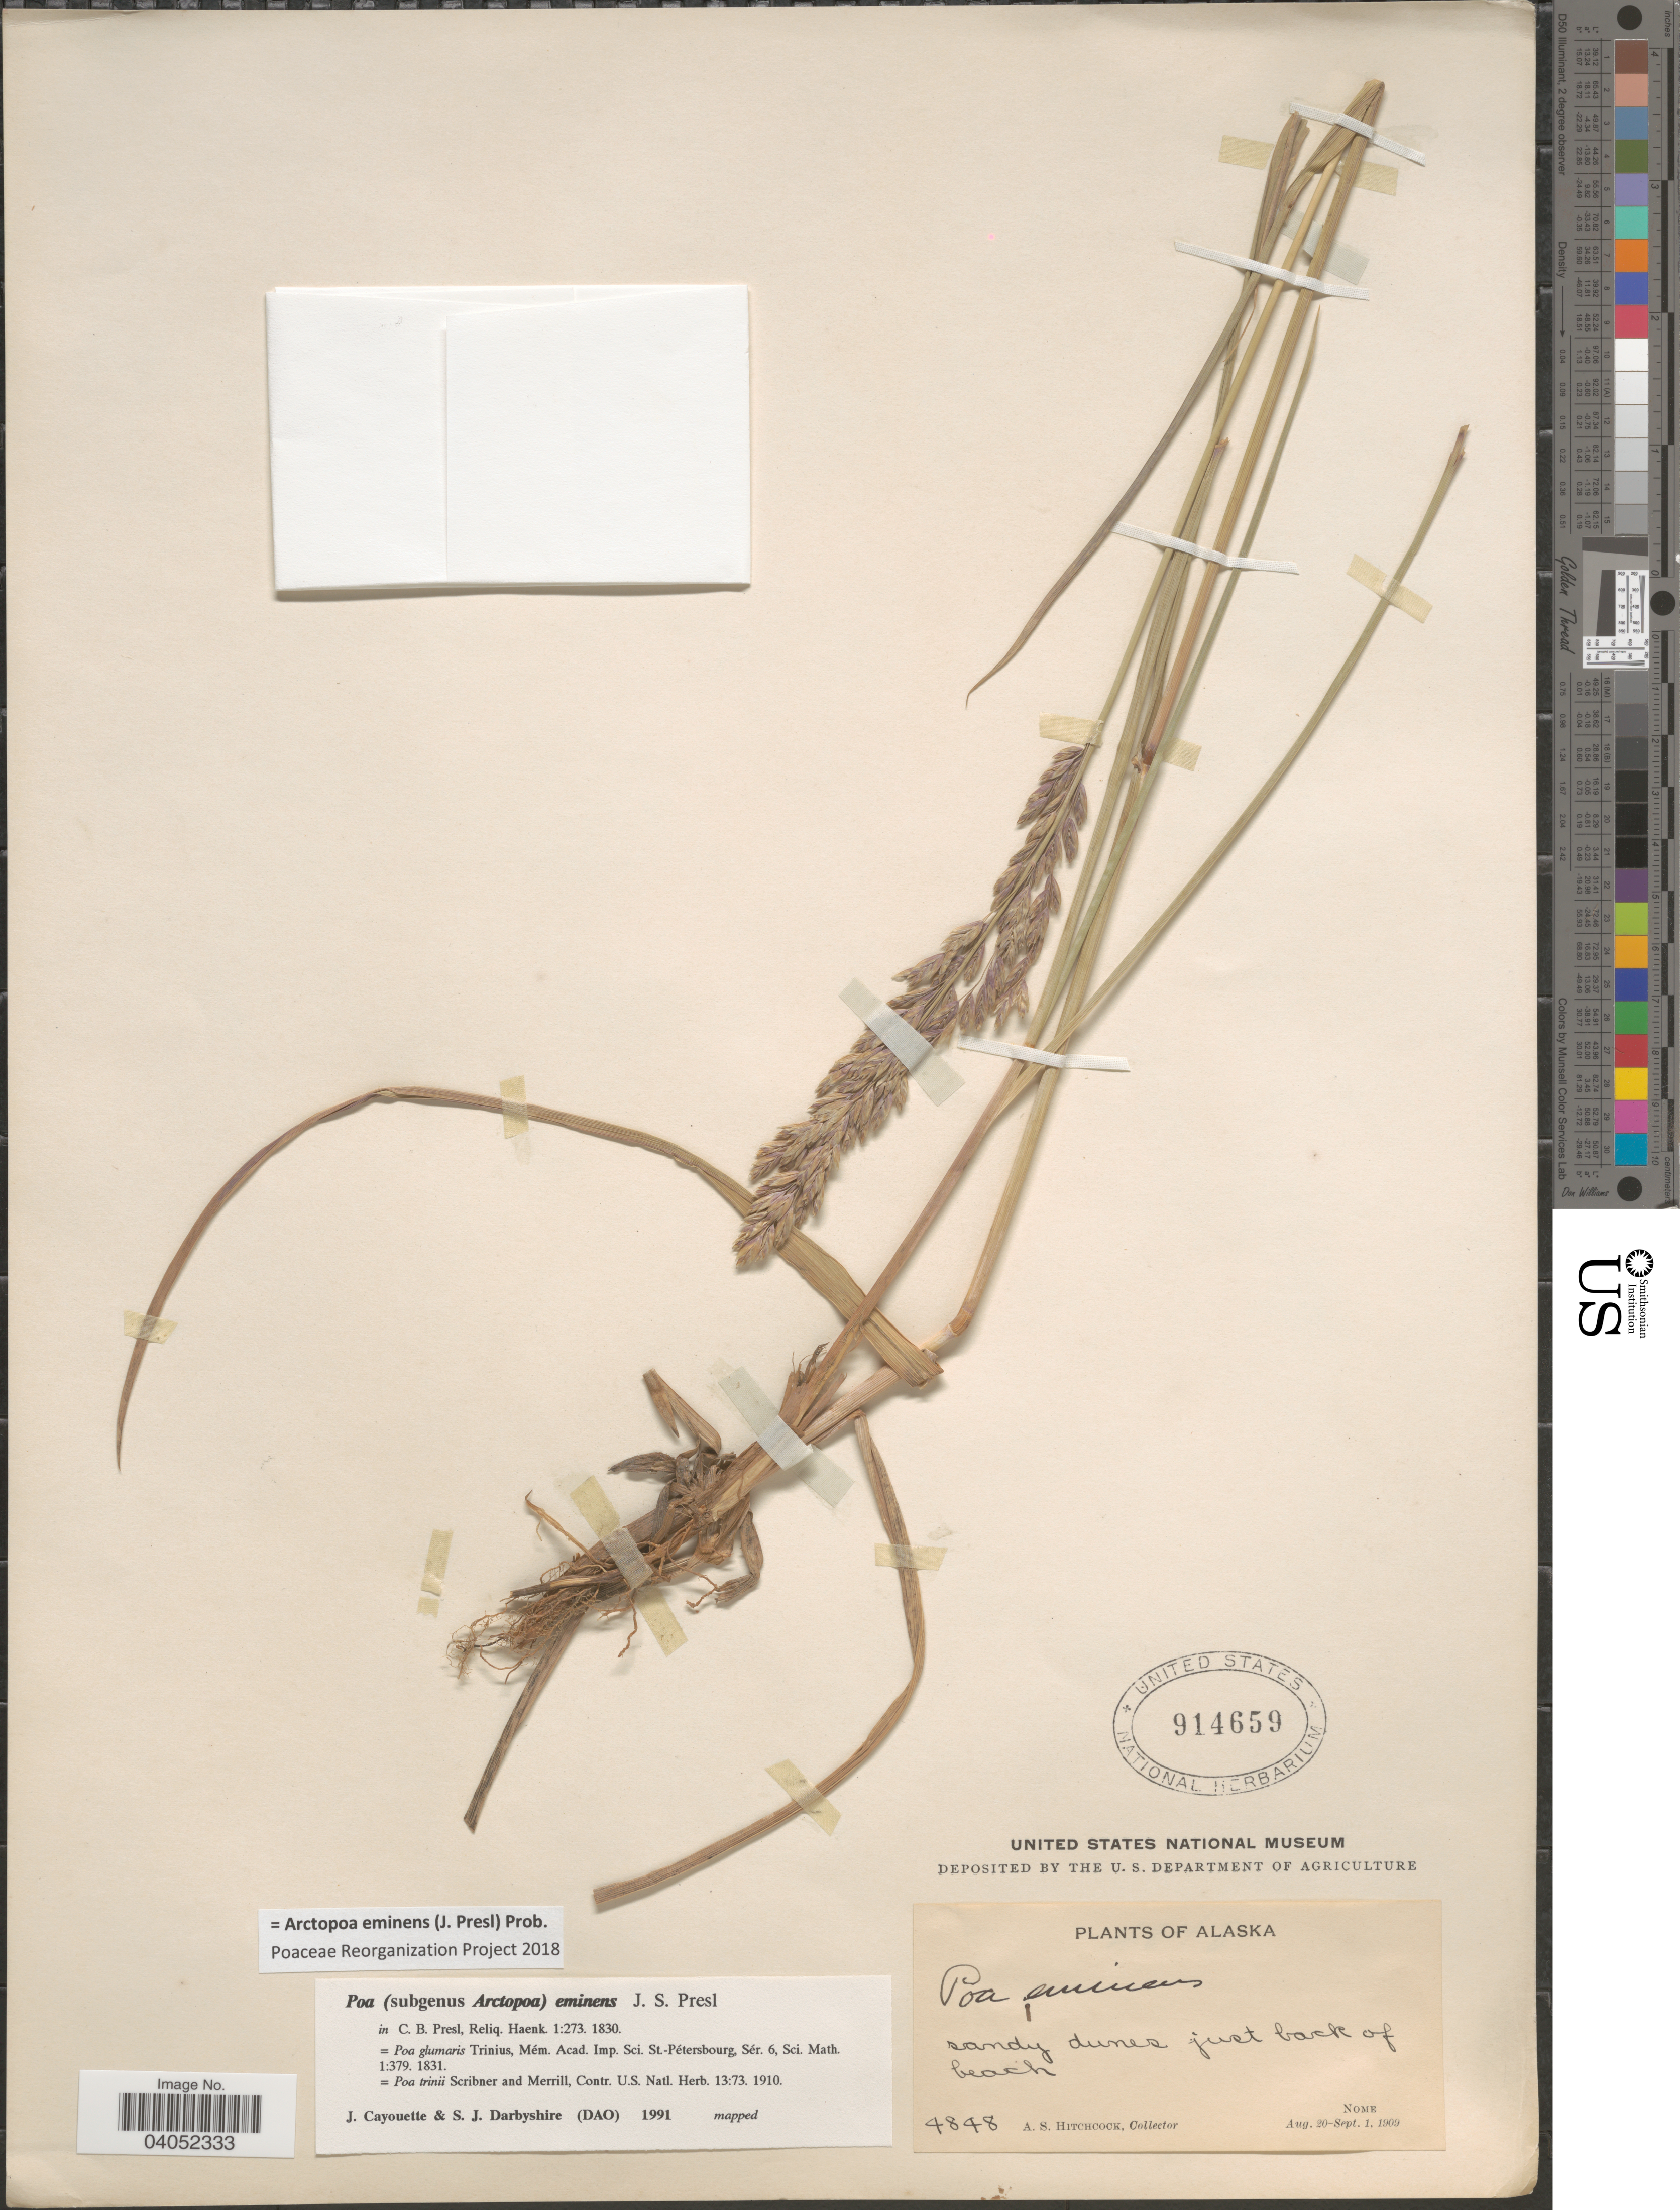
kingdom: Plantae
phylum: Tracheophyta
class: Liliopsida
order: Poales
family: Poaceae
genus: Arctopoa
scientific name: Arctopoa eminens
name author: (J. Presl) Prob.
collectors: A. S. Hitchcock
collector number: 4848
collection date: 1909-08-20/1909-09-01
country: United States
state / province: Alaska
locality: Just back of beach. Nome.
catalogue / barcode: US 914659